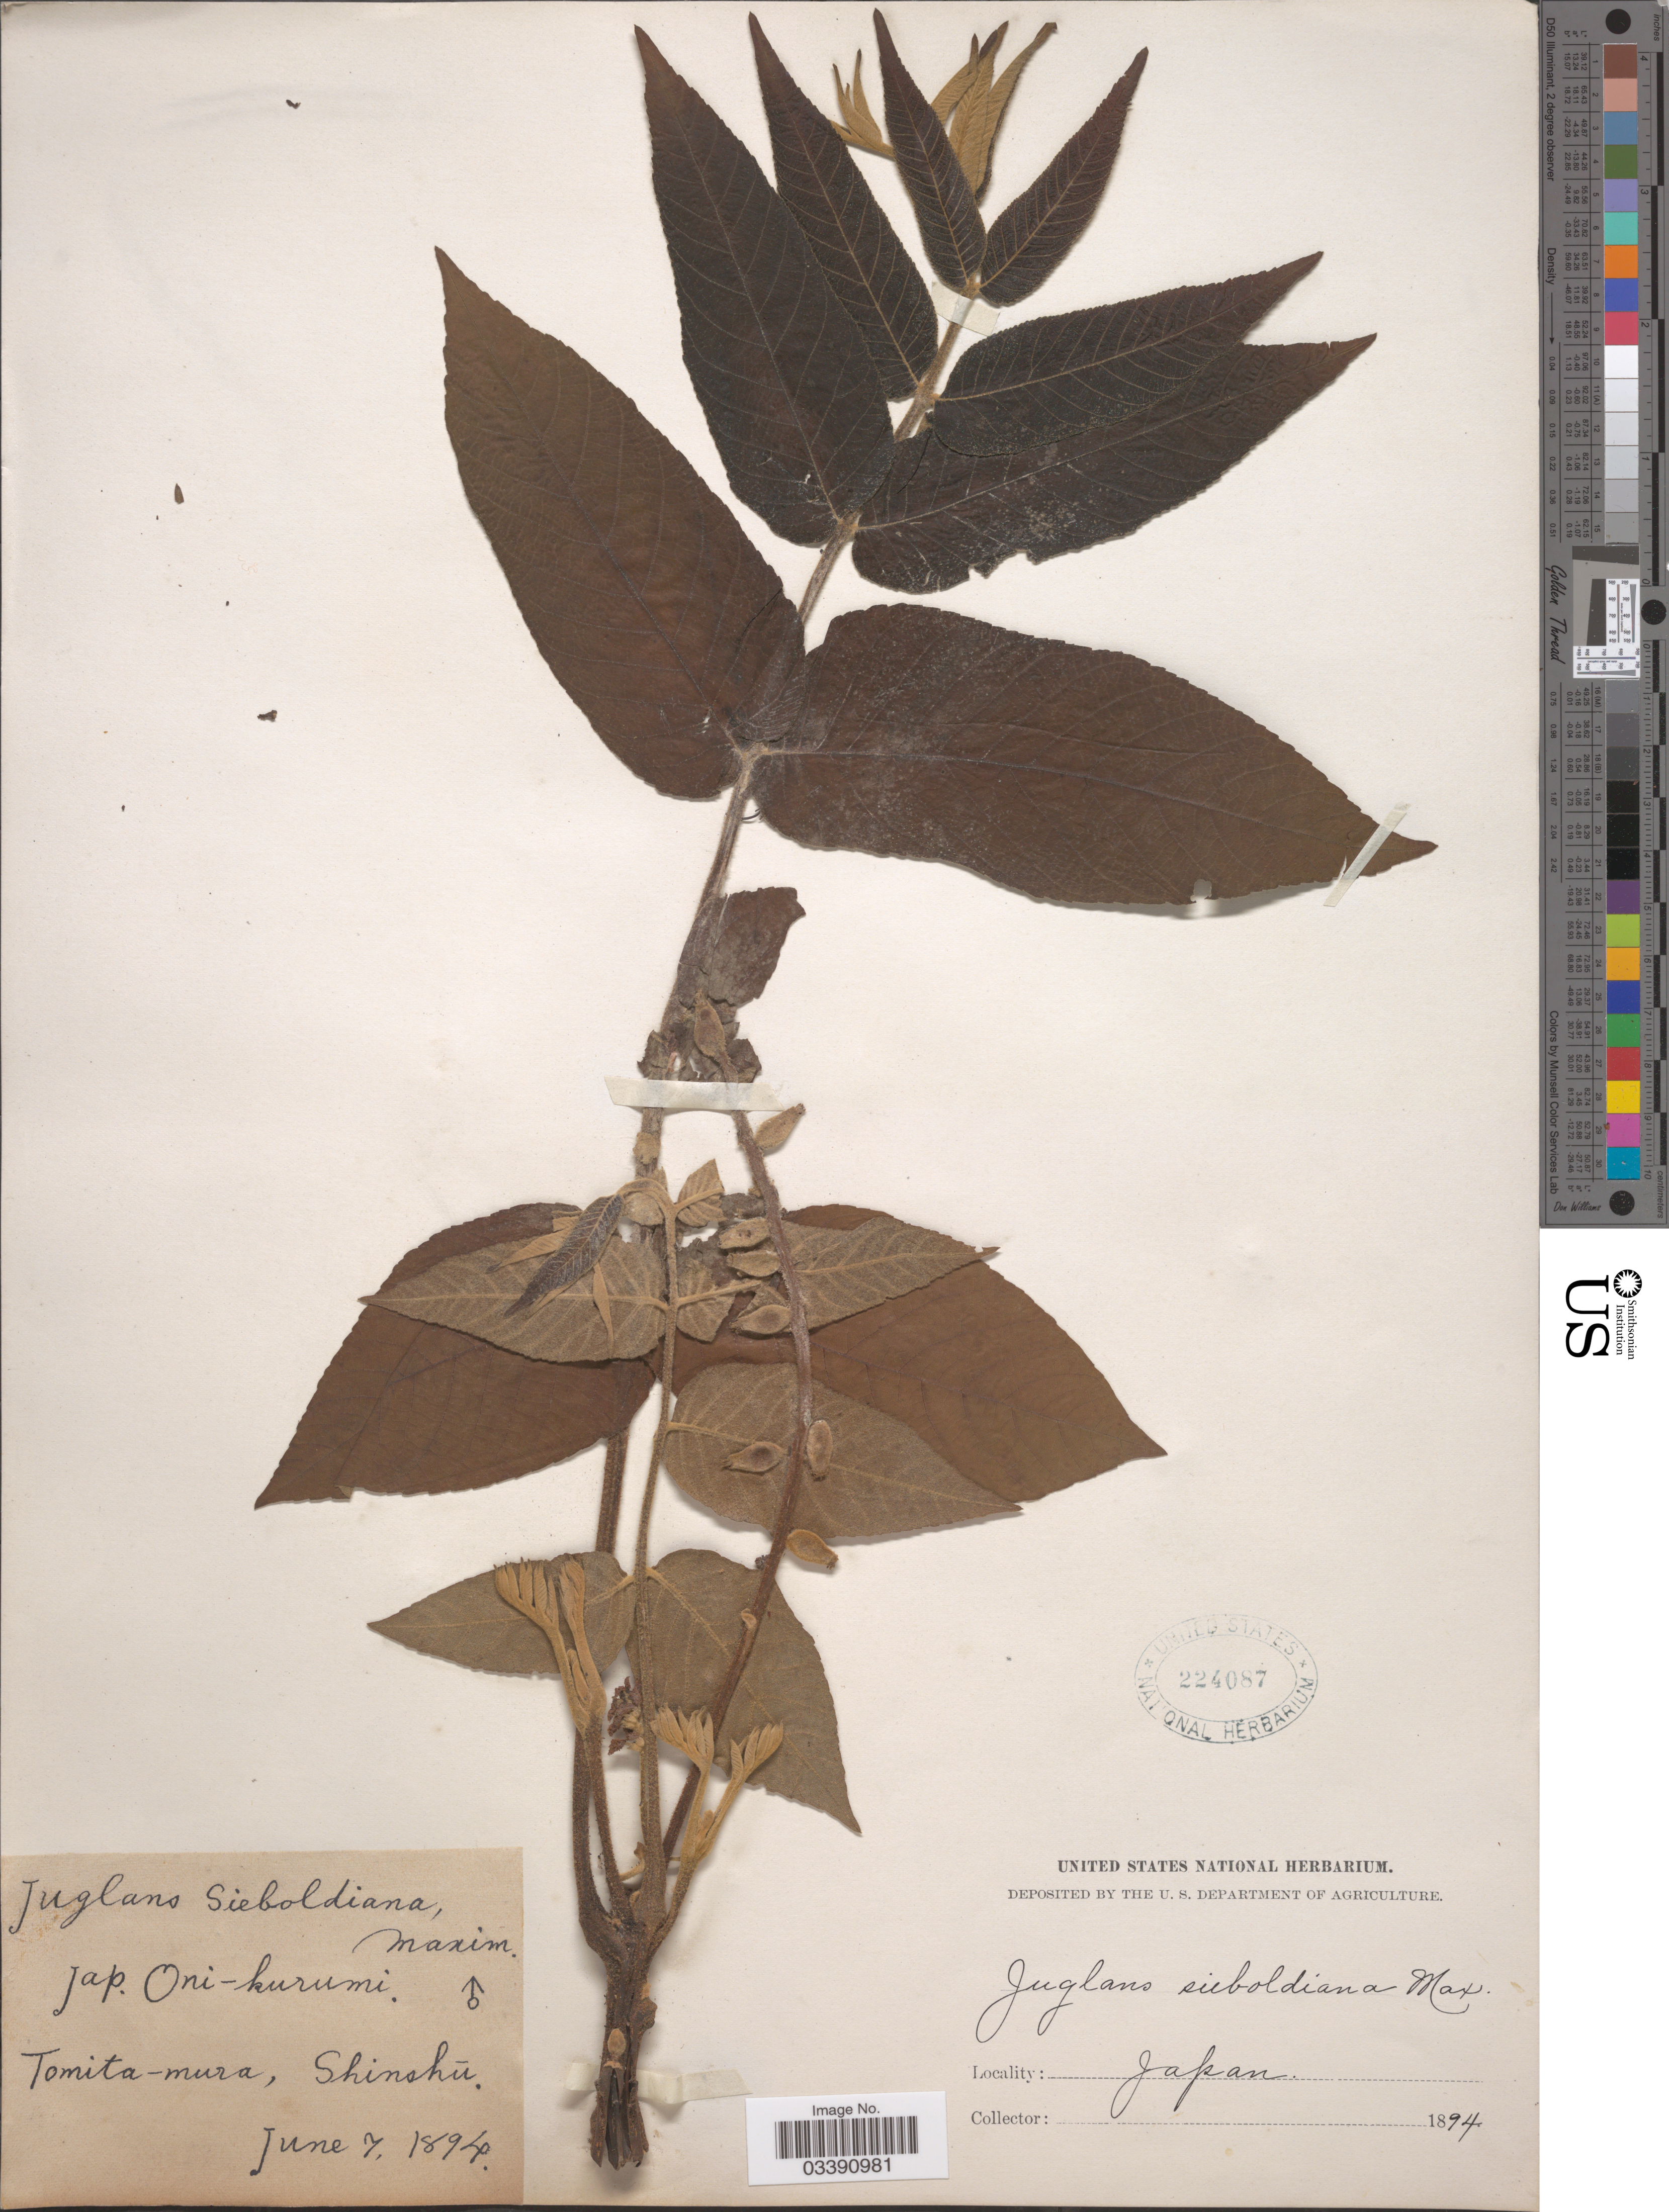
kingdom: Plantae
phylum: Tracheophyta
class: Magnoliopsida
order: Fagales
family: Juglandaceae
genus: Juglans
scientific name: Juglans sieboldiana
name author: Maxim.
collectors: ex herb. United States National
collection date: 1894-06-07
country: Japan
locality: Tomita-mura, Shinshū.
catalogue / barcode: US 224087